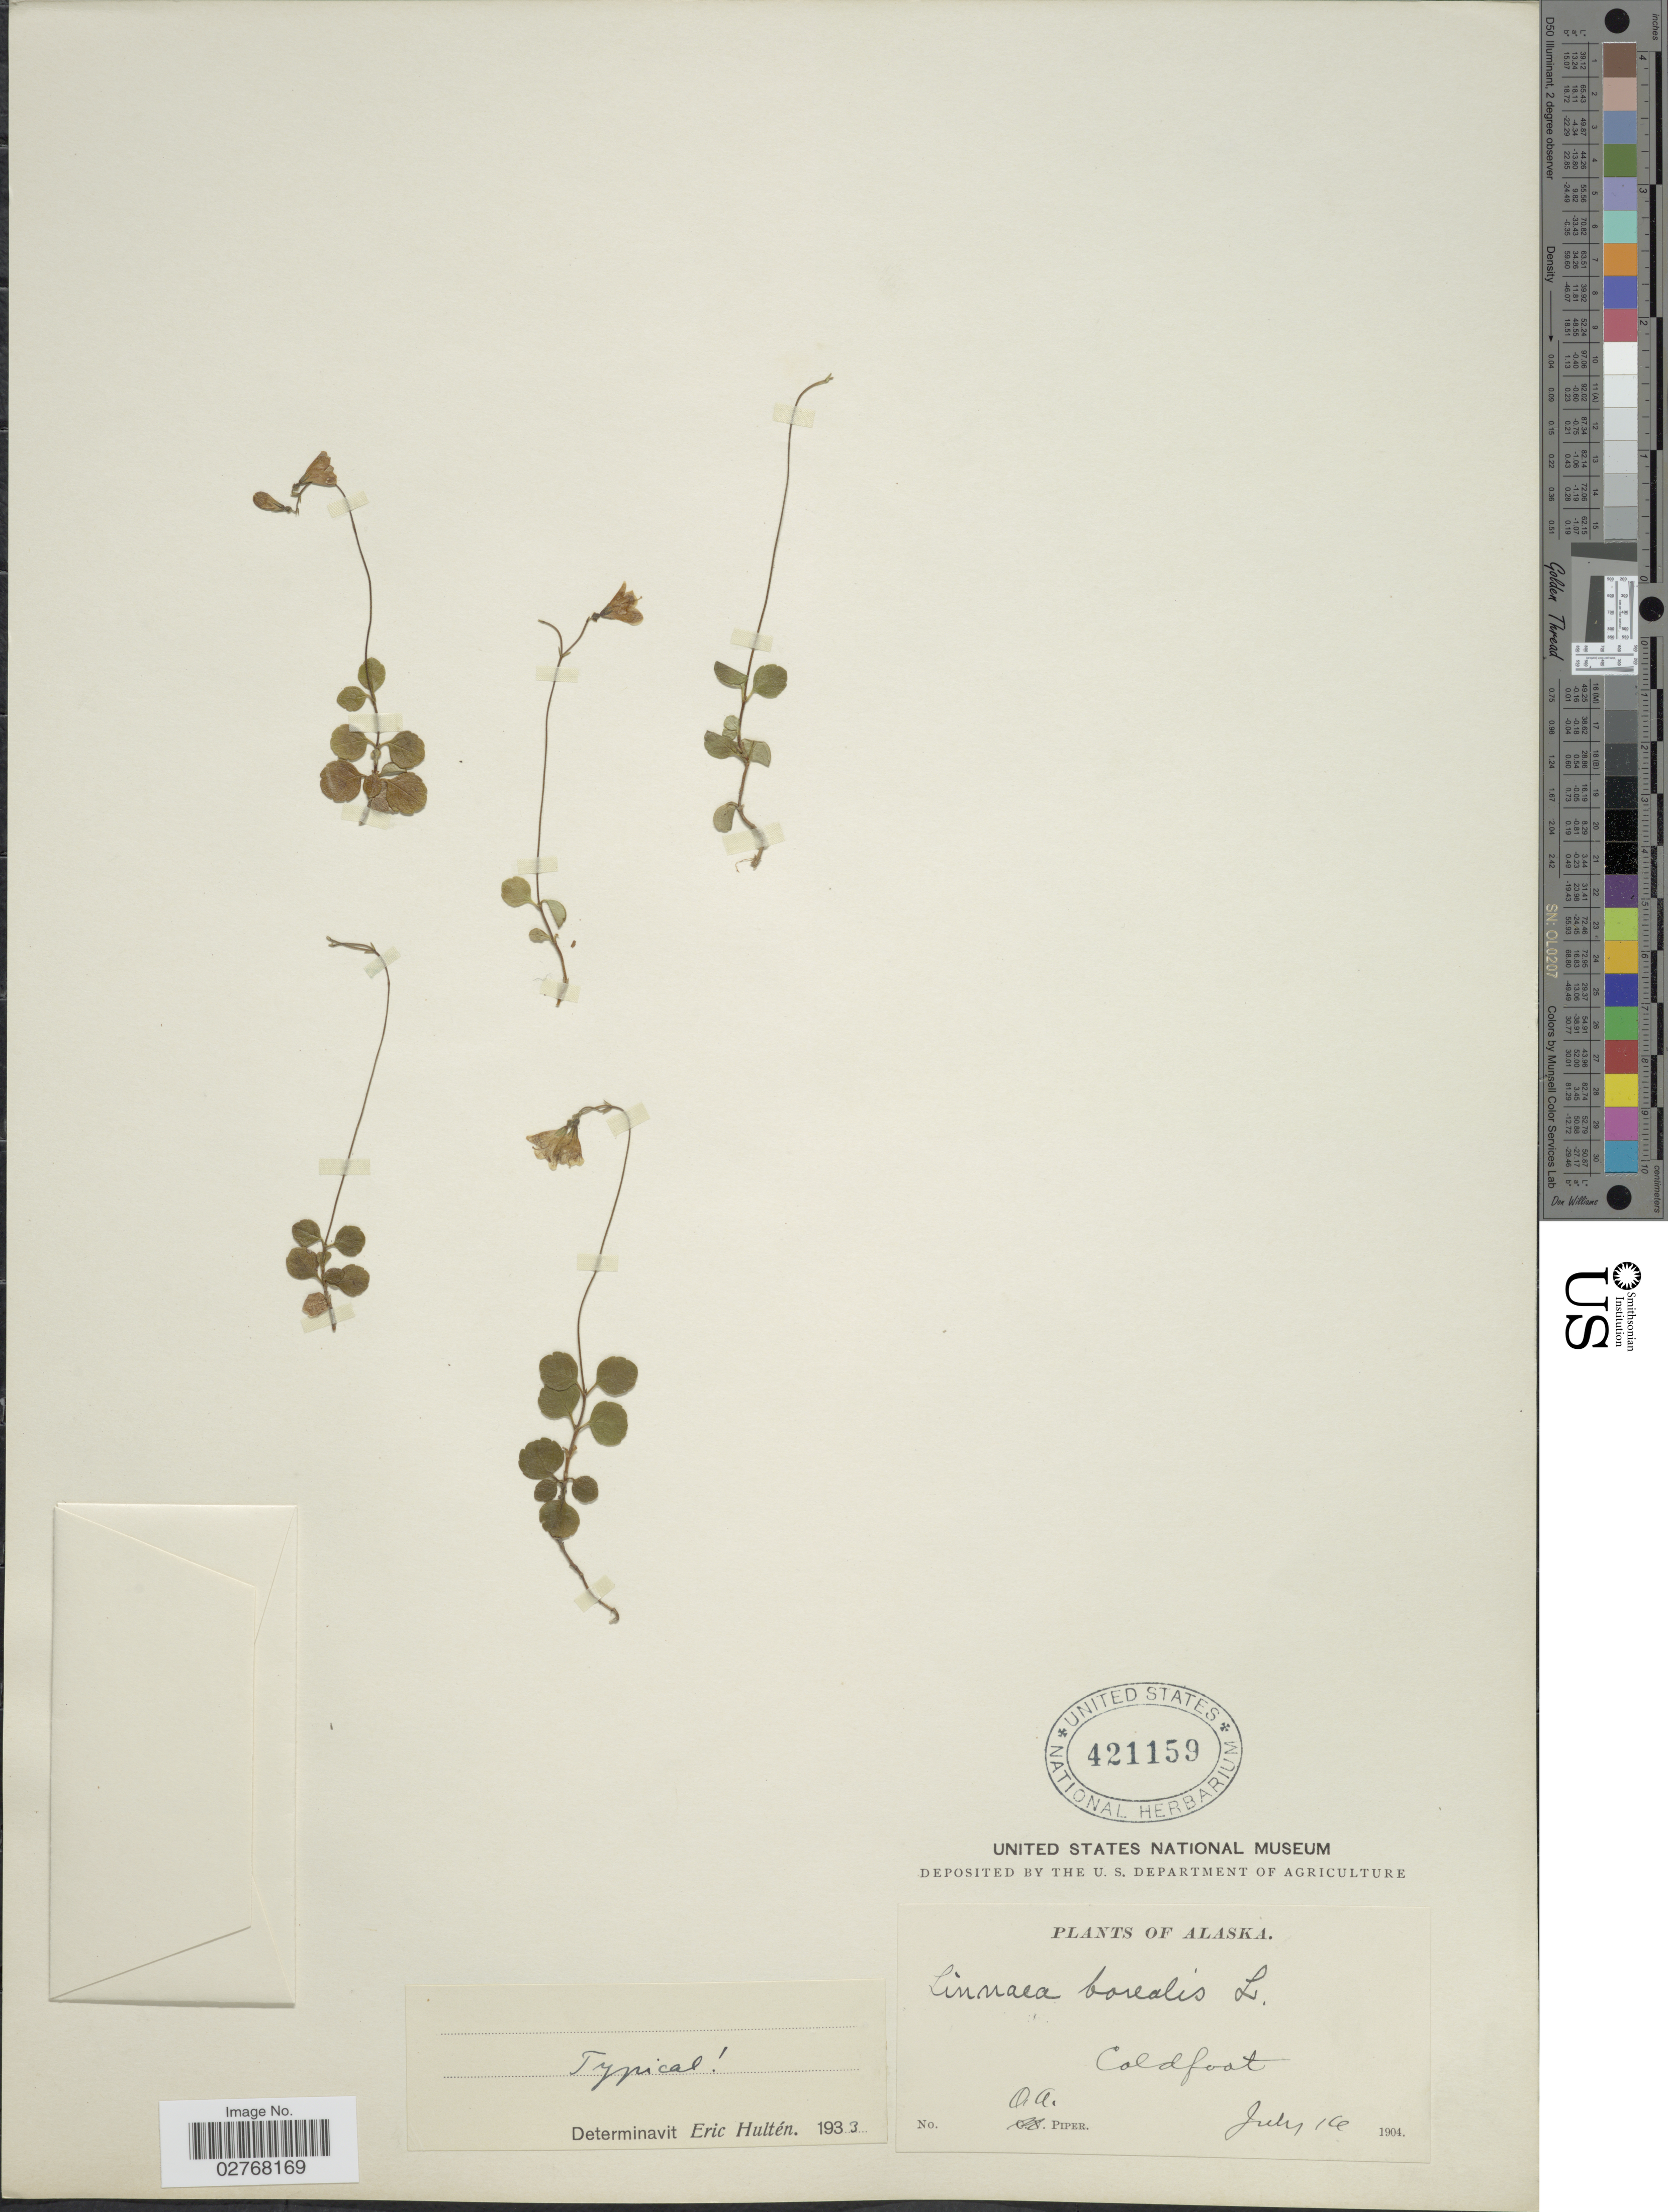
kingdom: Plantae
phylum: Tracheophyta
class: Magnoliopsida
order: Dipsacales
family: Caprifoliaceae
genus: Linnaea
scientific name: Linnaea borealis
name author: L.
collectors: O. Piper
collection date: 1904-07-14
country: United States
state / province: Alaska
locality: Coldfoot.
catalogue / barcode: US 421159